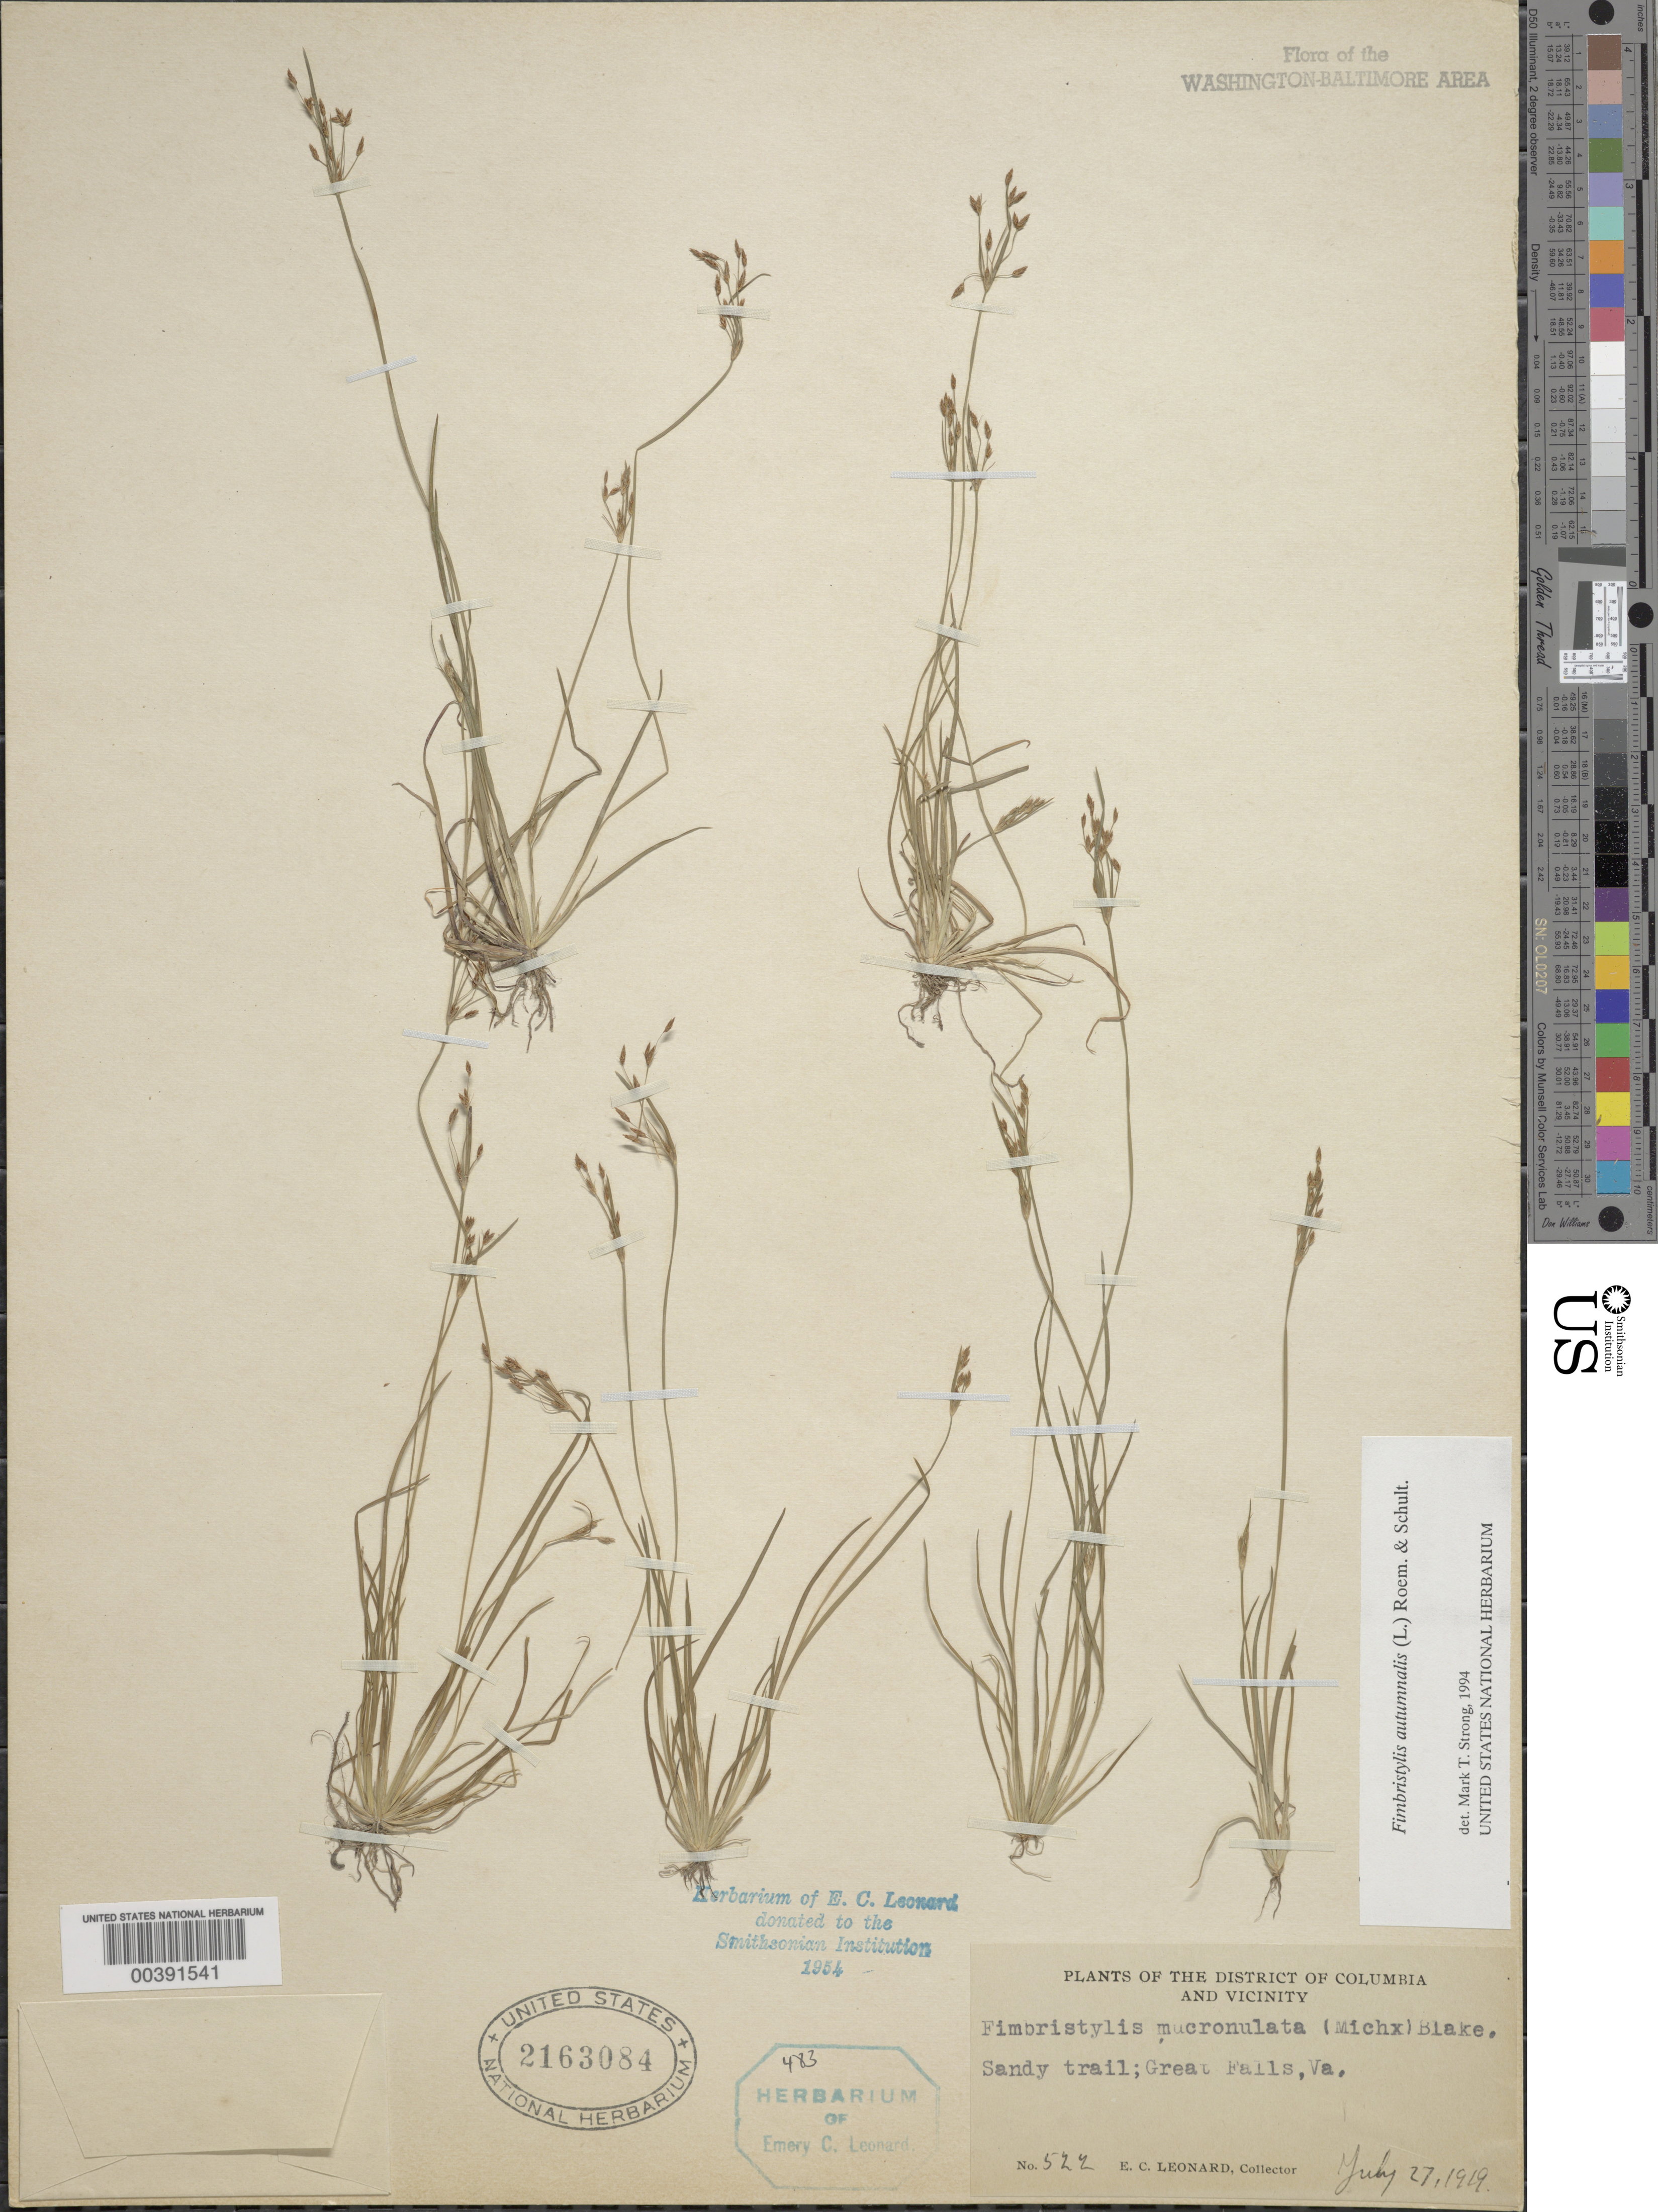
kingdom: Plantae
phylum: Tracheophyta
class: Liliopsida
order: Poales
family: Cyperaceae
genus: Fimbristylis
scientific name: Fimbristylis autumnalis (L.) Roem. & Schult.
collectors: E. C. Leonard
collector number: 522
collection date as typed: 27 Jul 1919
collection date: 1919-07-27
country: United States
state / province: Virginia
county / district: Fairfax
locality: Great Falls C. & O. Canal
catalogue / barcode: US 2163084